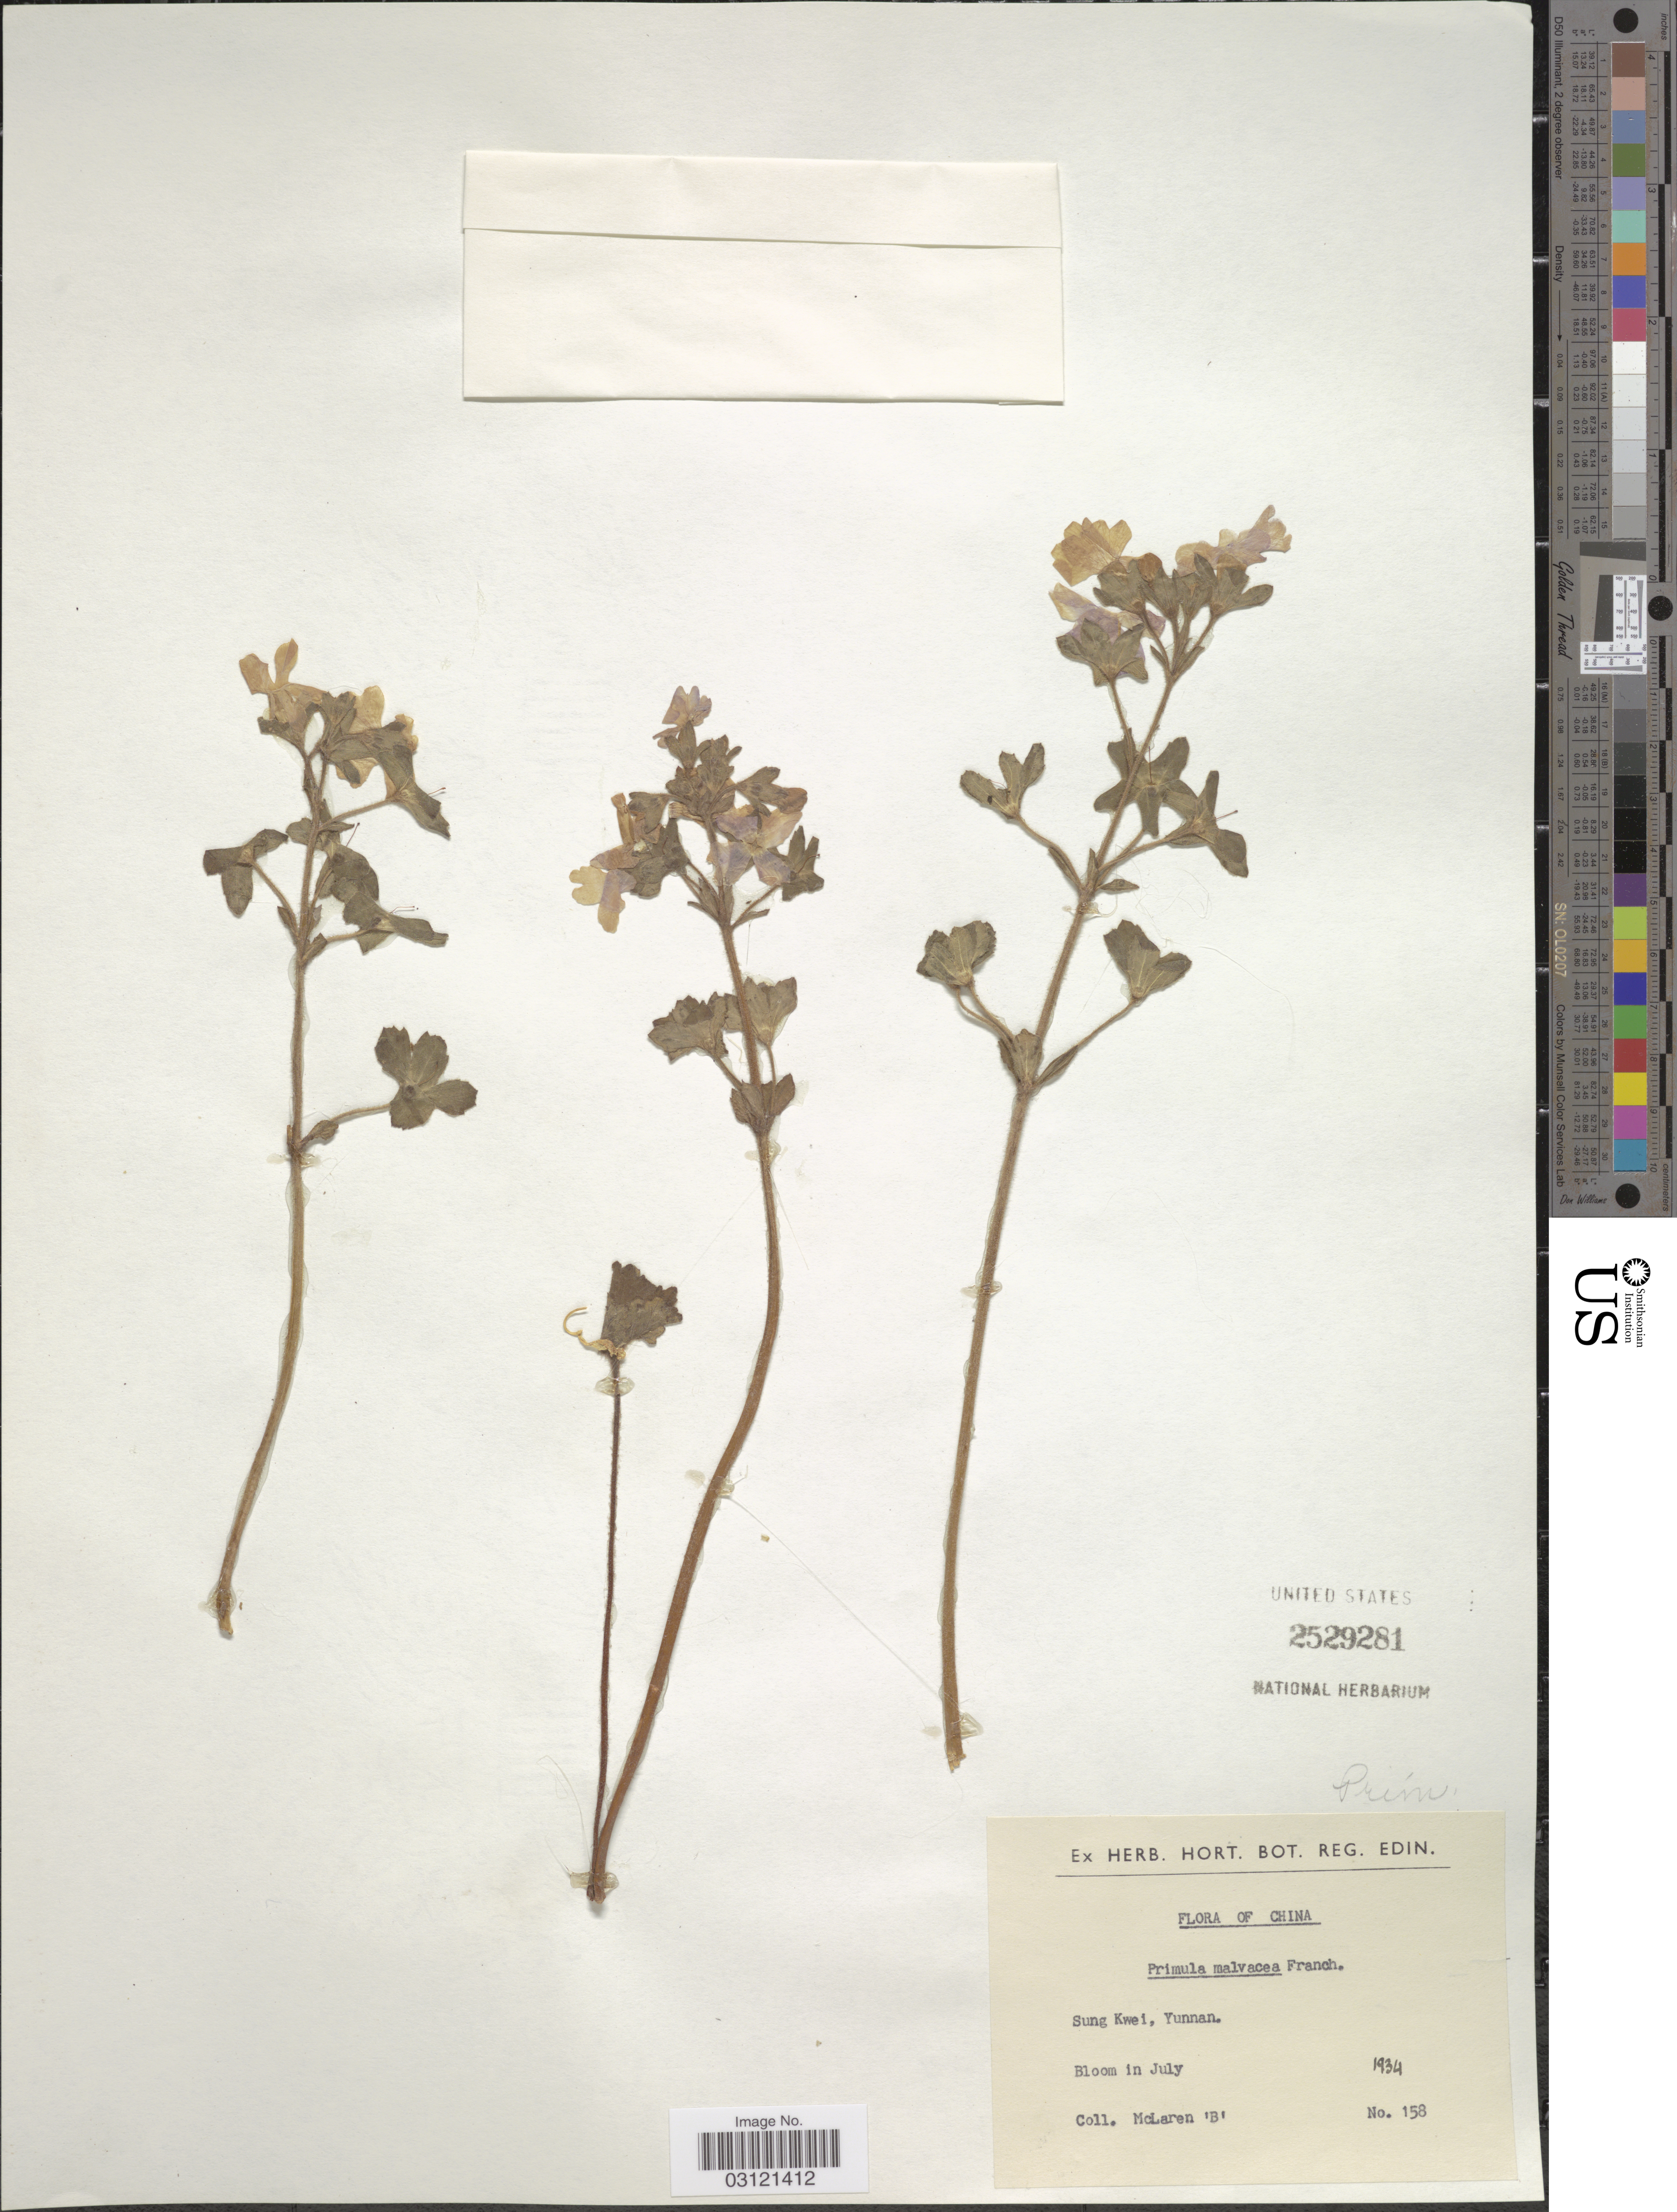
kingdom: Plantae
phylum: Tracheophyta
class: Magnoliopsida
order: Ericales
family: Primulaceae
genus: Primula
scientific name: Primula malvacea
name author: Franch.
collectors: McLaren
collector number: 158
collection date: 1934-07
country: China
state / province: Yunnan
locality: Sung Kwei.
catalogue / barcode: US 2529281